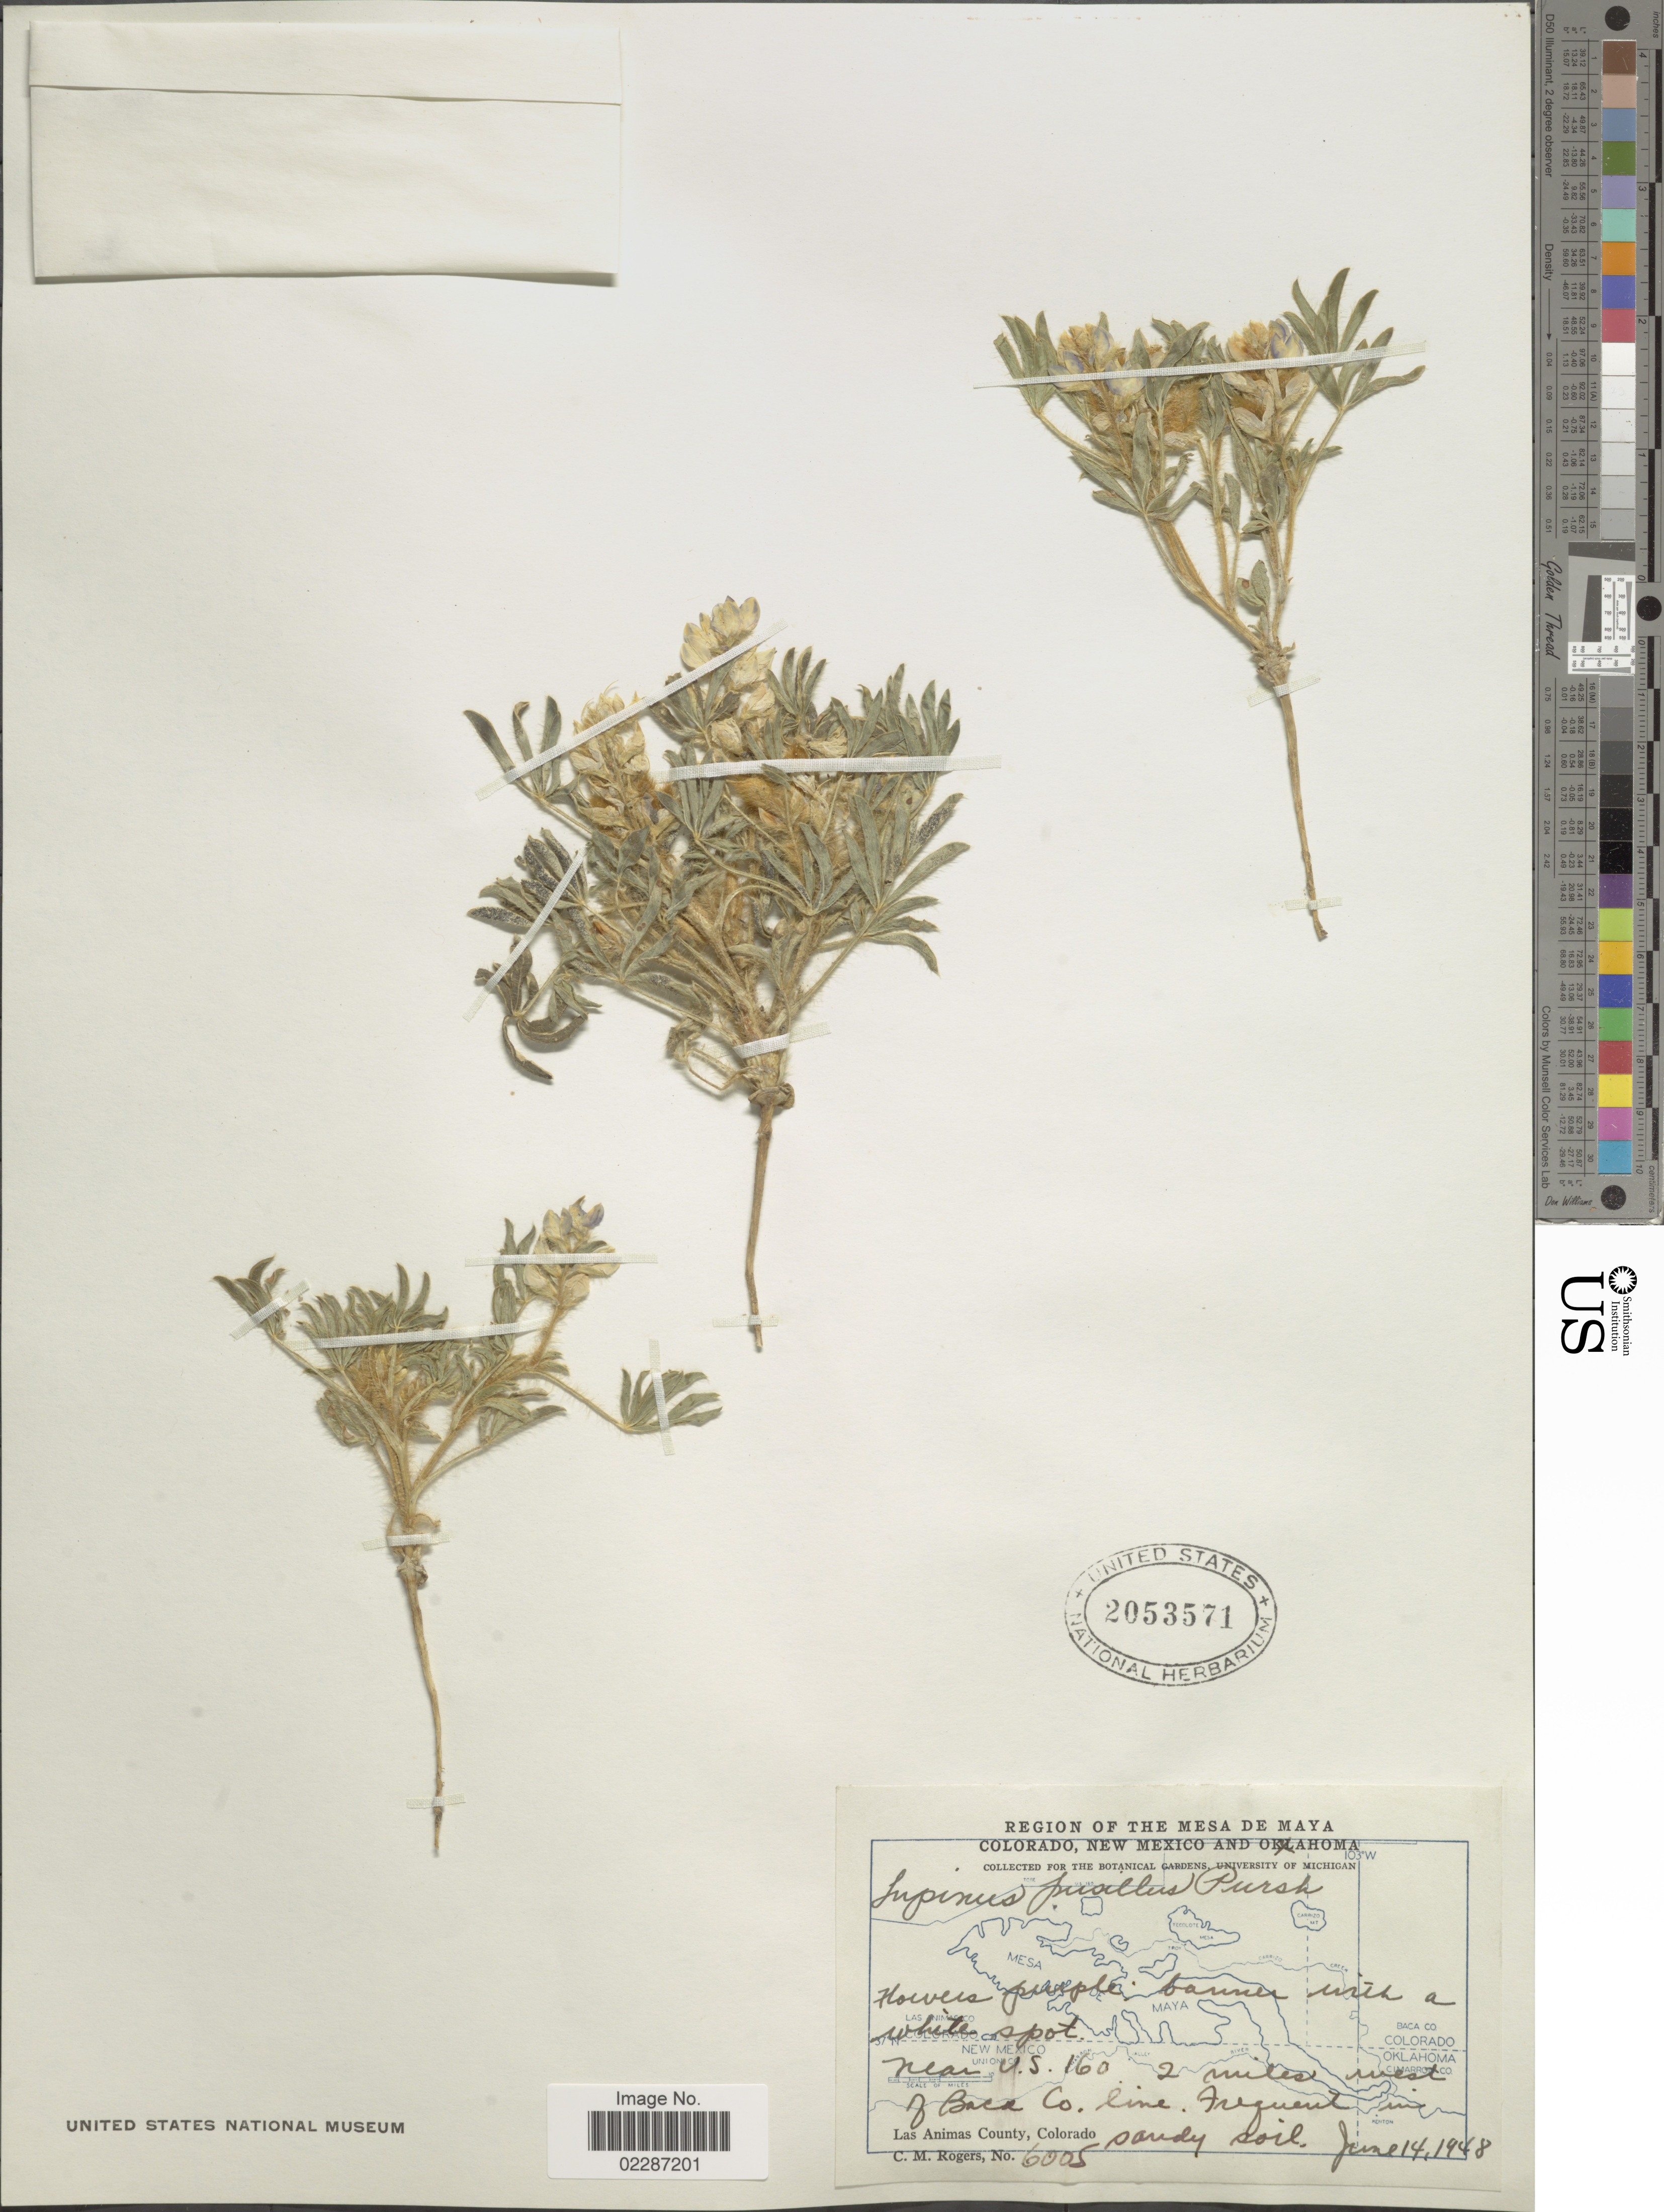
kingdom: Plantae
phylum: Tracheophyta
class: Magnoliopsida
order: Fabales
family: Fabaceae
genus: Lupinus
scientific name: Lupinus pusillus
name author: Pursh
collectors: C. M. Rogers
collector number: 6005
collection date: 1948-06-14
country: United States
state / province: Colorado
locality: Region of the Mesa de Maya, Colorado, New Mexico and Oklahoma, near U.S. 160, 2 miles west of Bacer Co. line. Las Animas County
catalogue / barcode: US 2053571